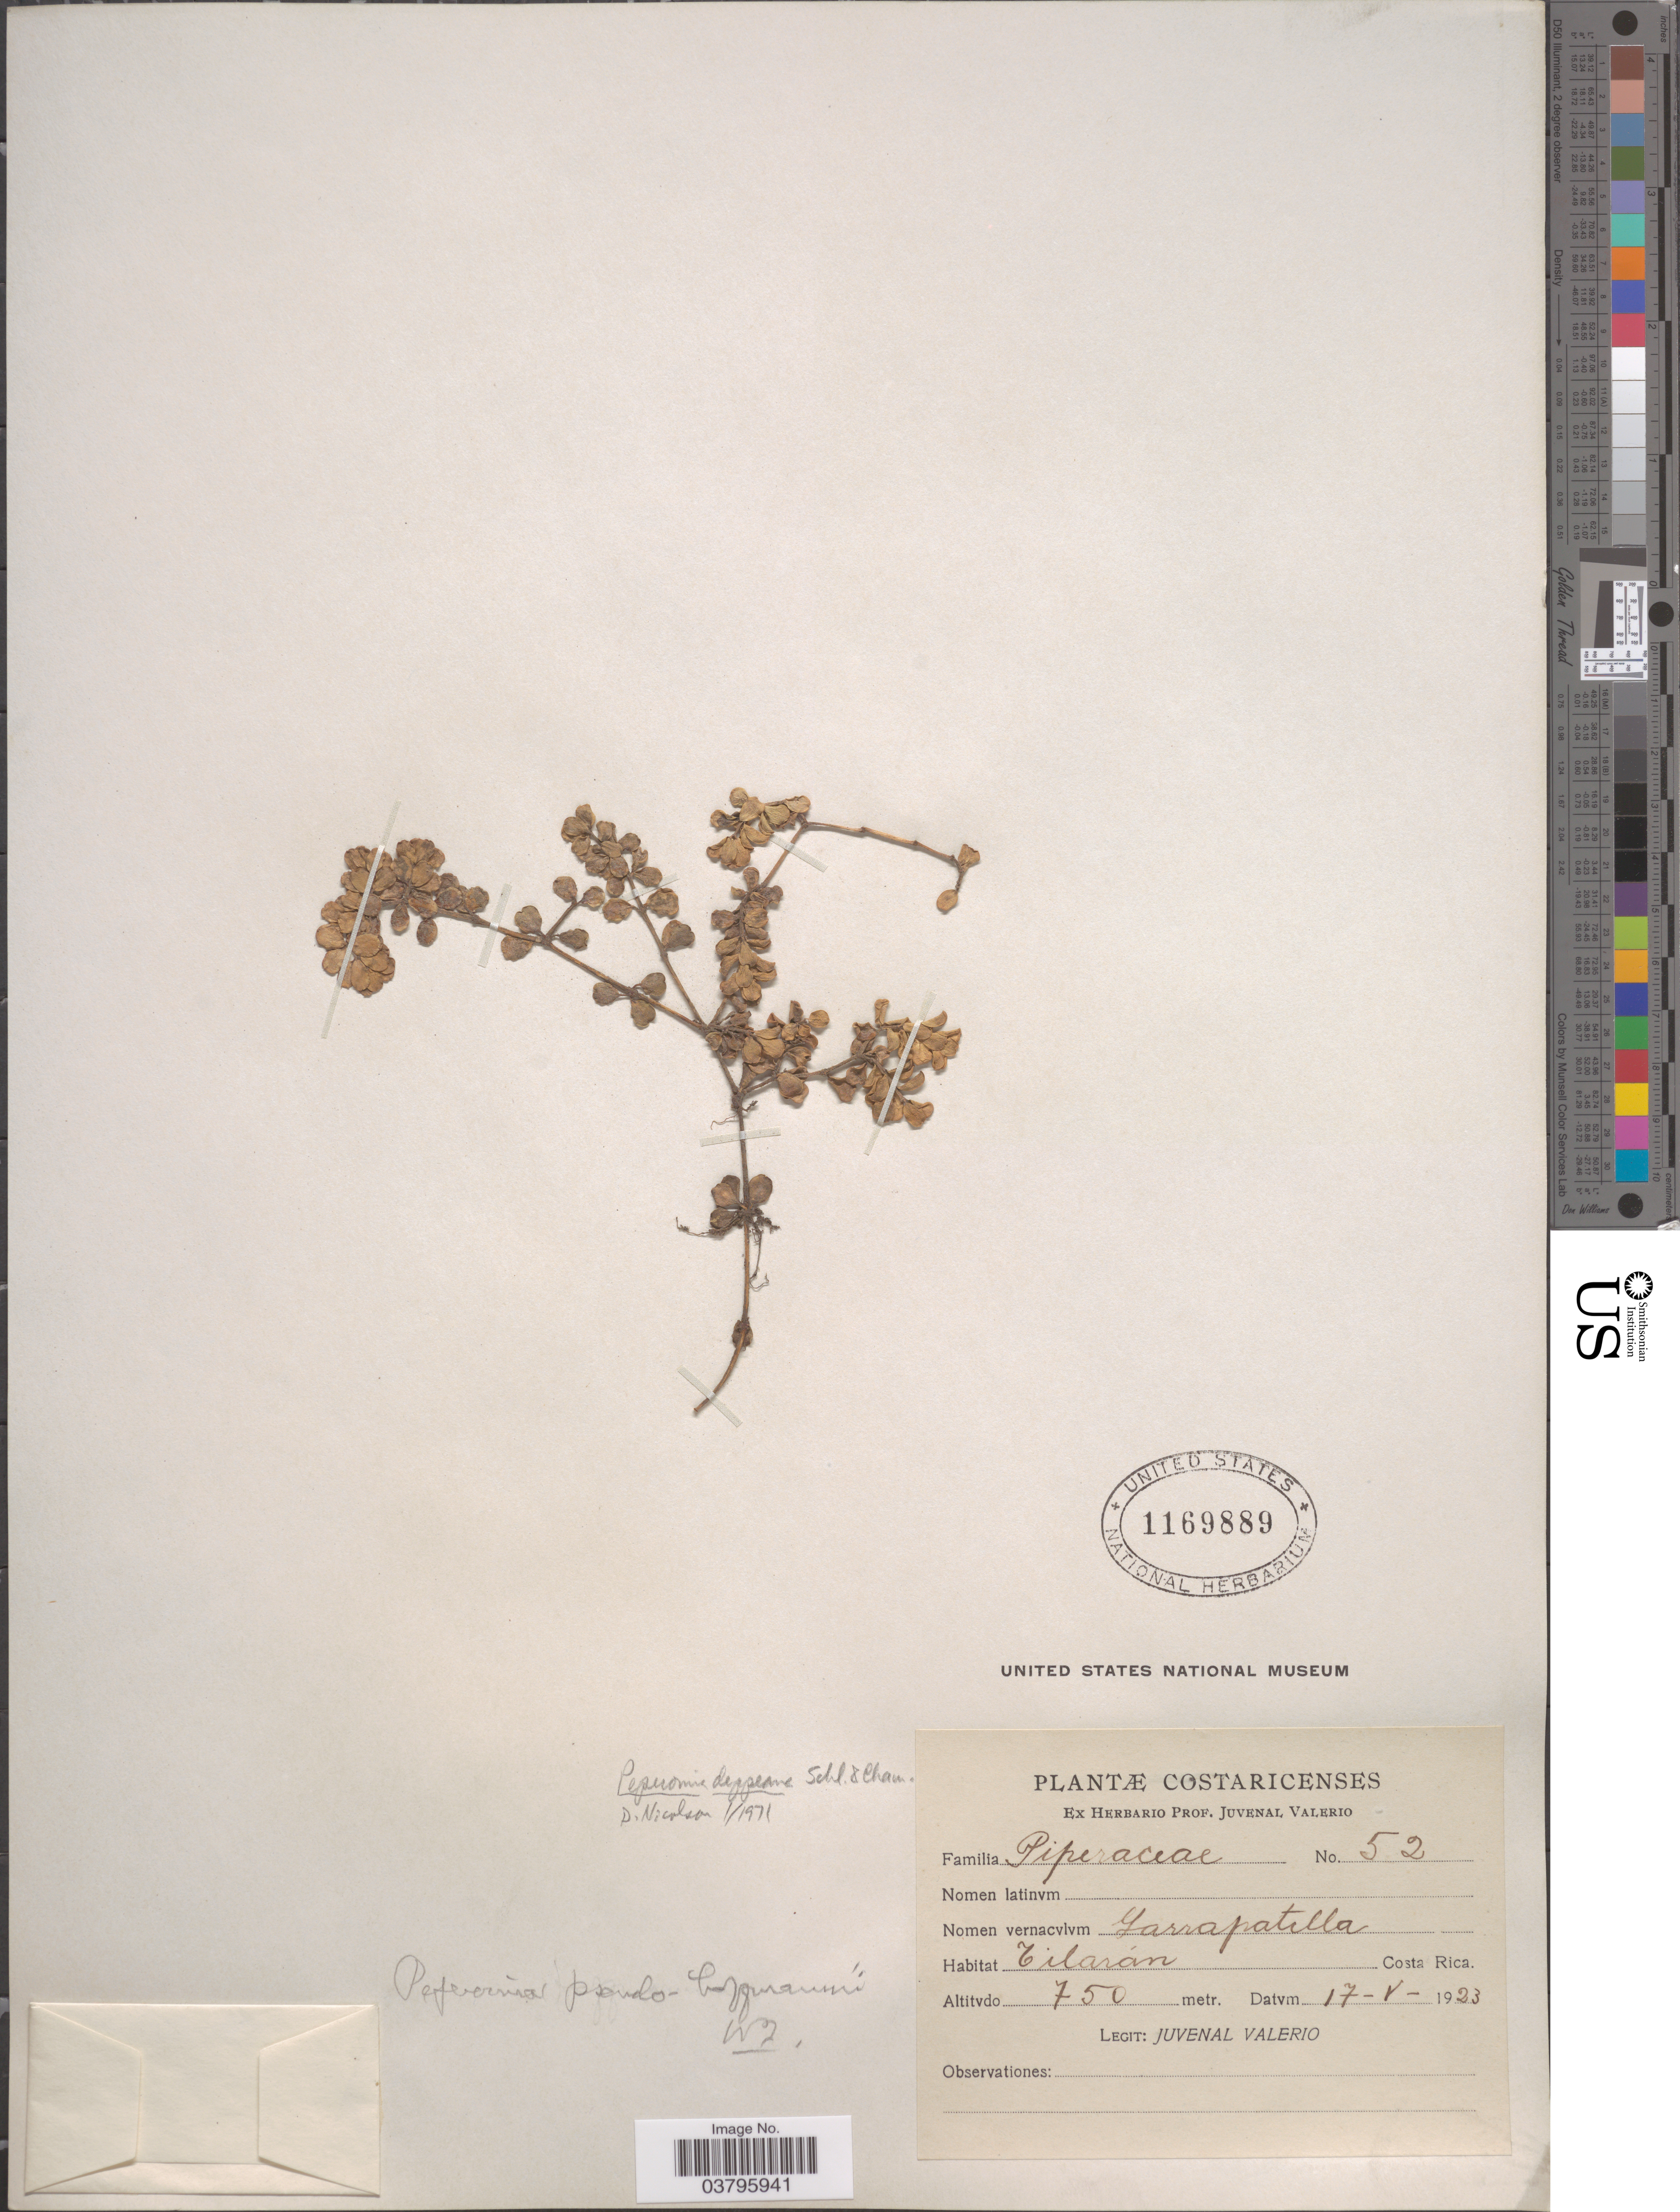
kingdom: Plantae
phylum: Tracheophyta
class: Magnoliopsida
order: Piperales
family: Piperaceae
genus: Peperomia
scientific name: Peperomia deppeana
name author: Schltdl. & Cham.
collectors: J. Valerio R.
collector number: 52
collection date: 1923-05-17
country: Costa Rica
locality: Tilarán.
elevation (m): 750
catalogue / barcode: US 1169889